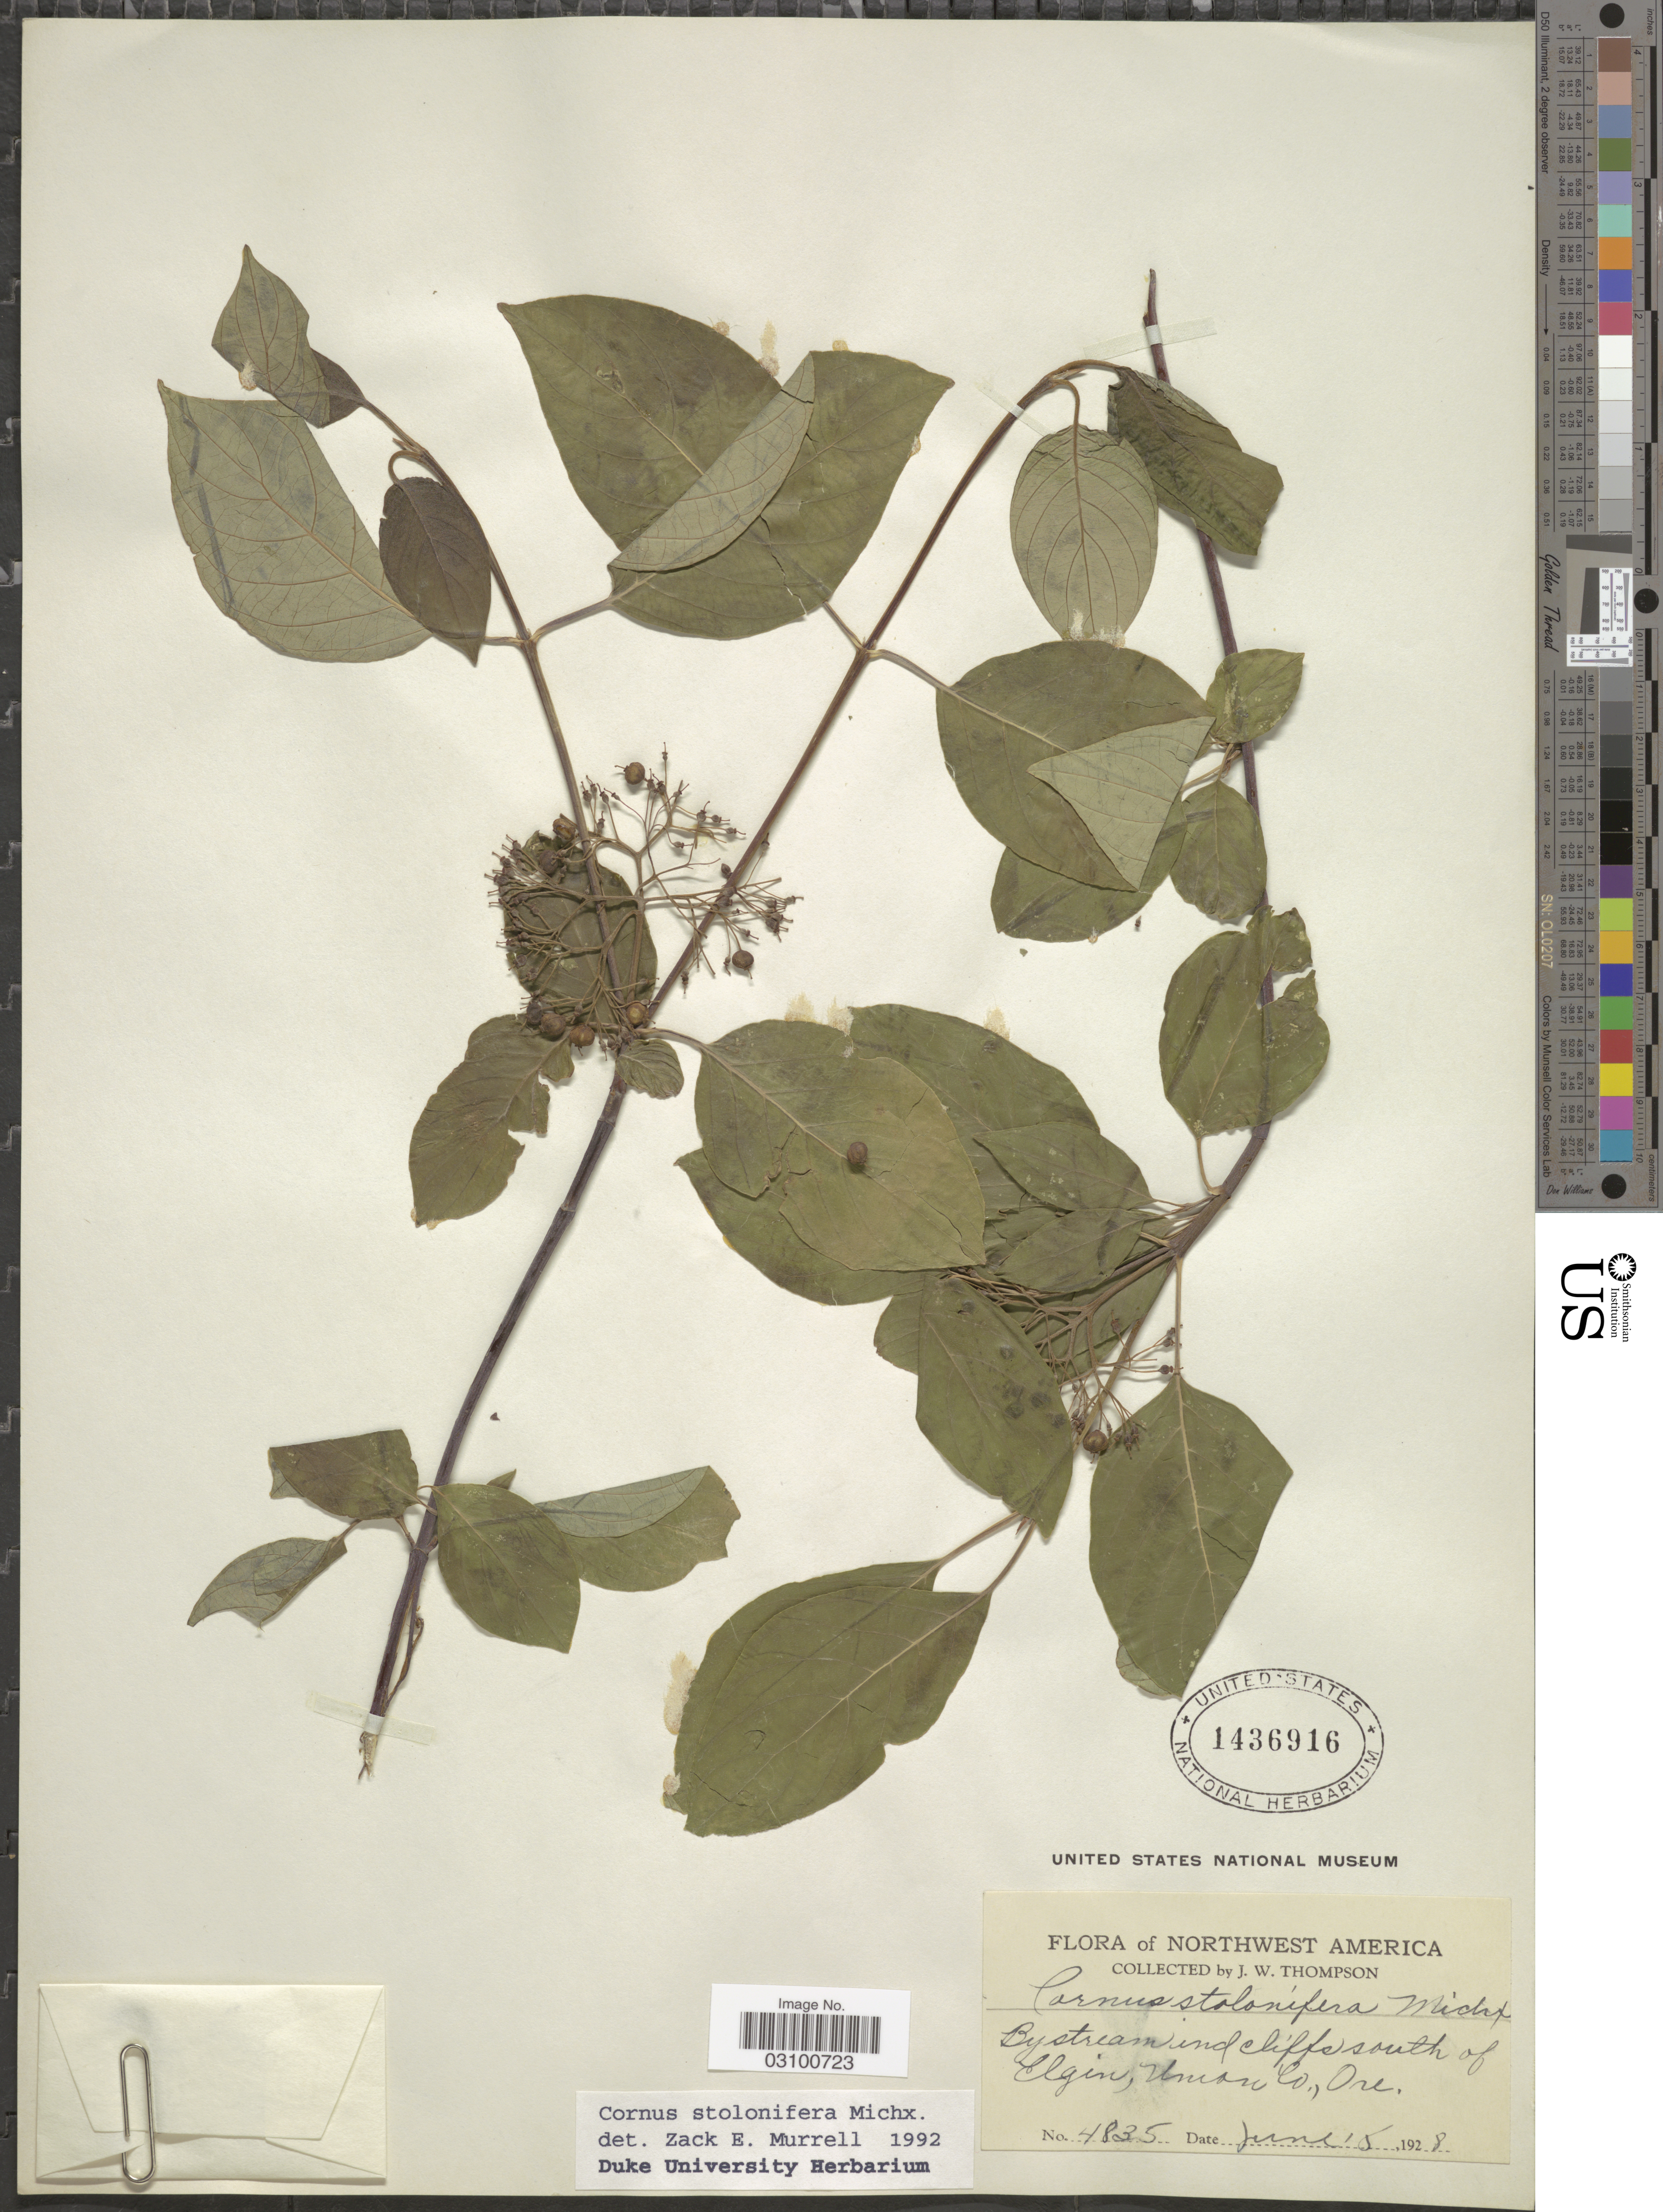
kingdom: Plantae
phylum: Tracheophyta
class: Magnoliopsida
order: Cornales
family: Cornaceae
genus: Cornus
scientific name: Cornus sericea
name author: L.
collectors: J. Thompson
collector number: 4835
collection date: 1928-06-15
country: United States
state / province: Oregon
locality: By stream and cliffs south of Elgin, Uman Co.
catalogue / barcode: US 1436916